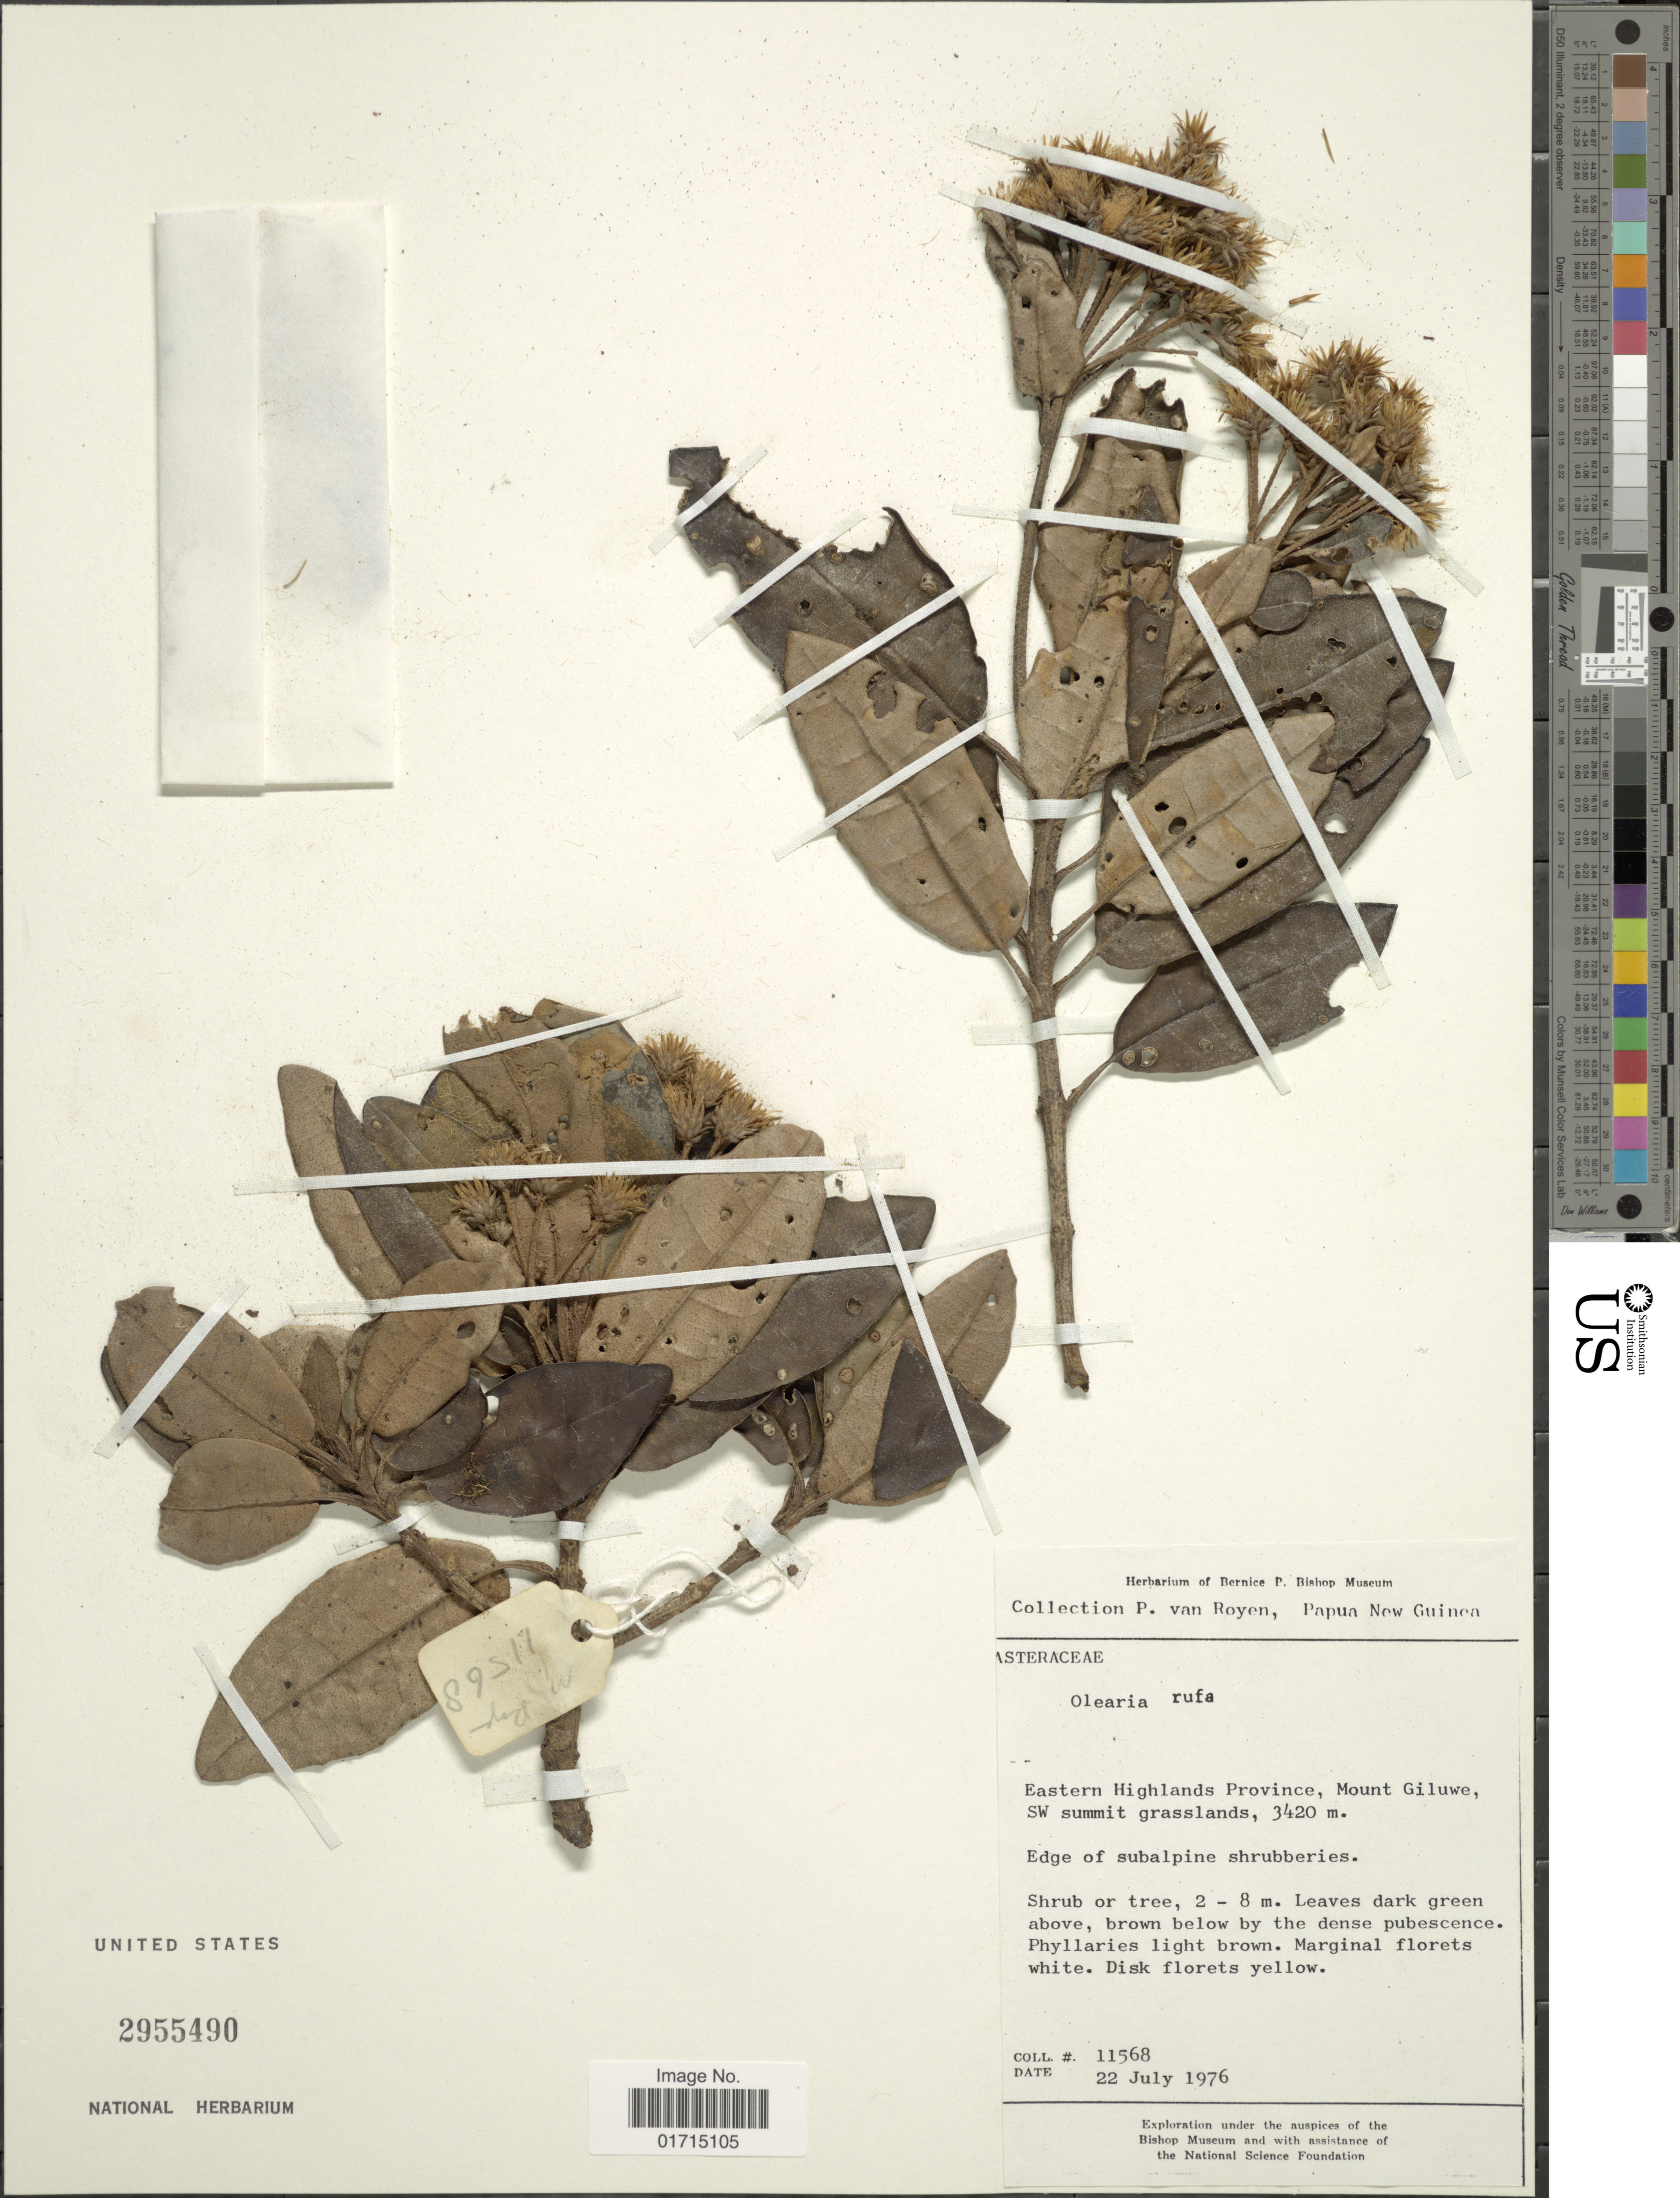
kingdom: Plantae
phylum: Tracheophyta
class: Magnoliopsida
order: Asterales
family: Asteraceae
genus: Olearia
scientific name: Olearia rufa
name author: J. Kost.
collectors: P. van Royen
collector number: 11568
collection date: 1976-07-22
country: Papua New Guinea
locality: Eastern Highlands Province, Mount Giluwe, SW summit grasslands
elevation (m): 3420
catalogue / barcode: US 2955490